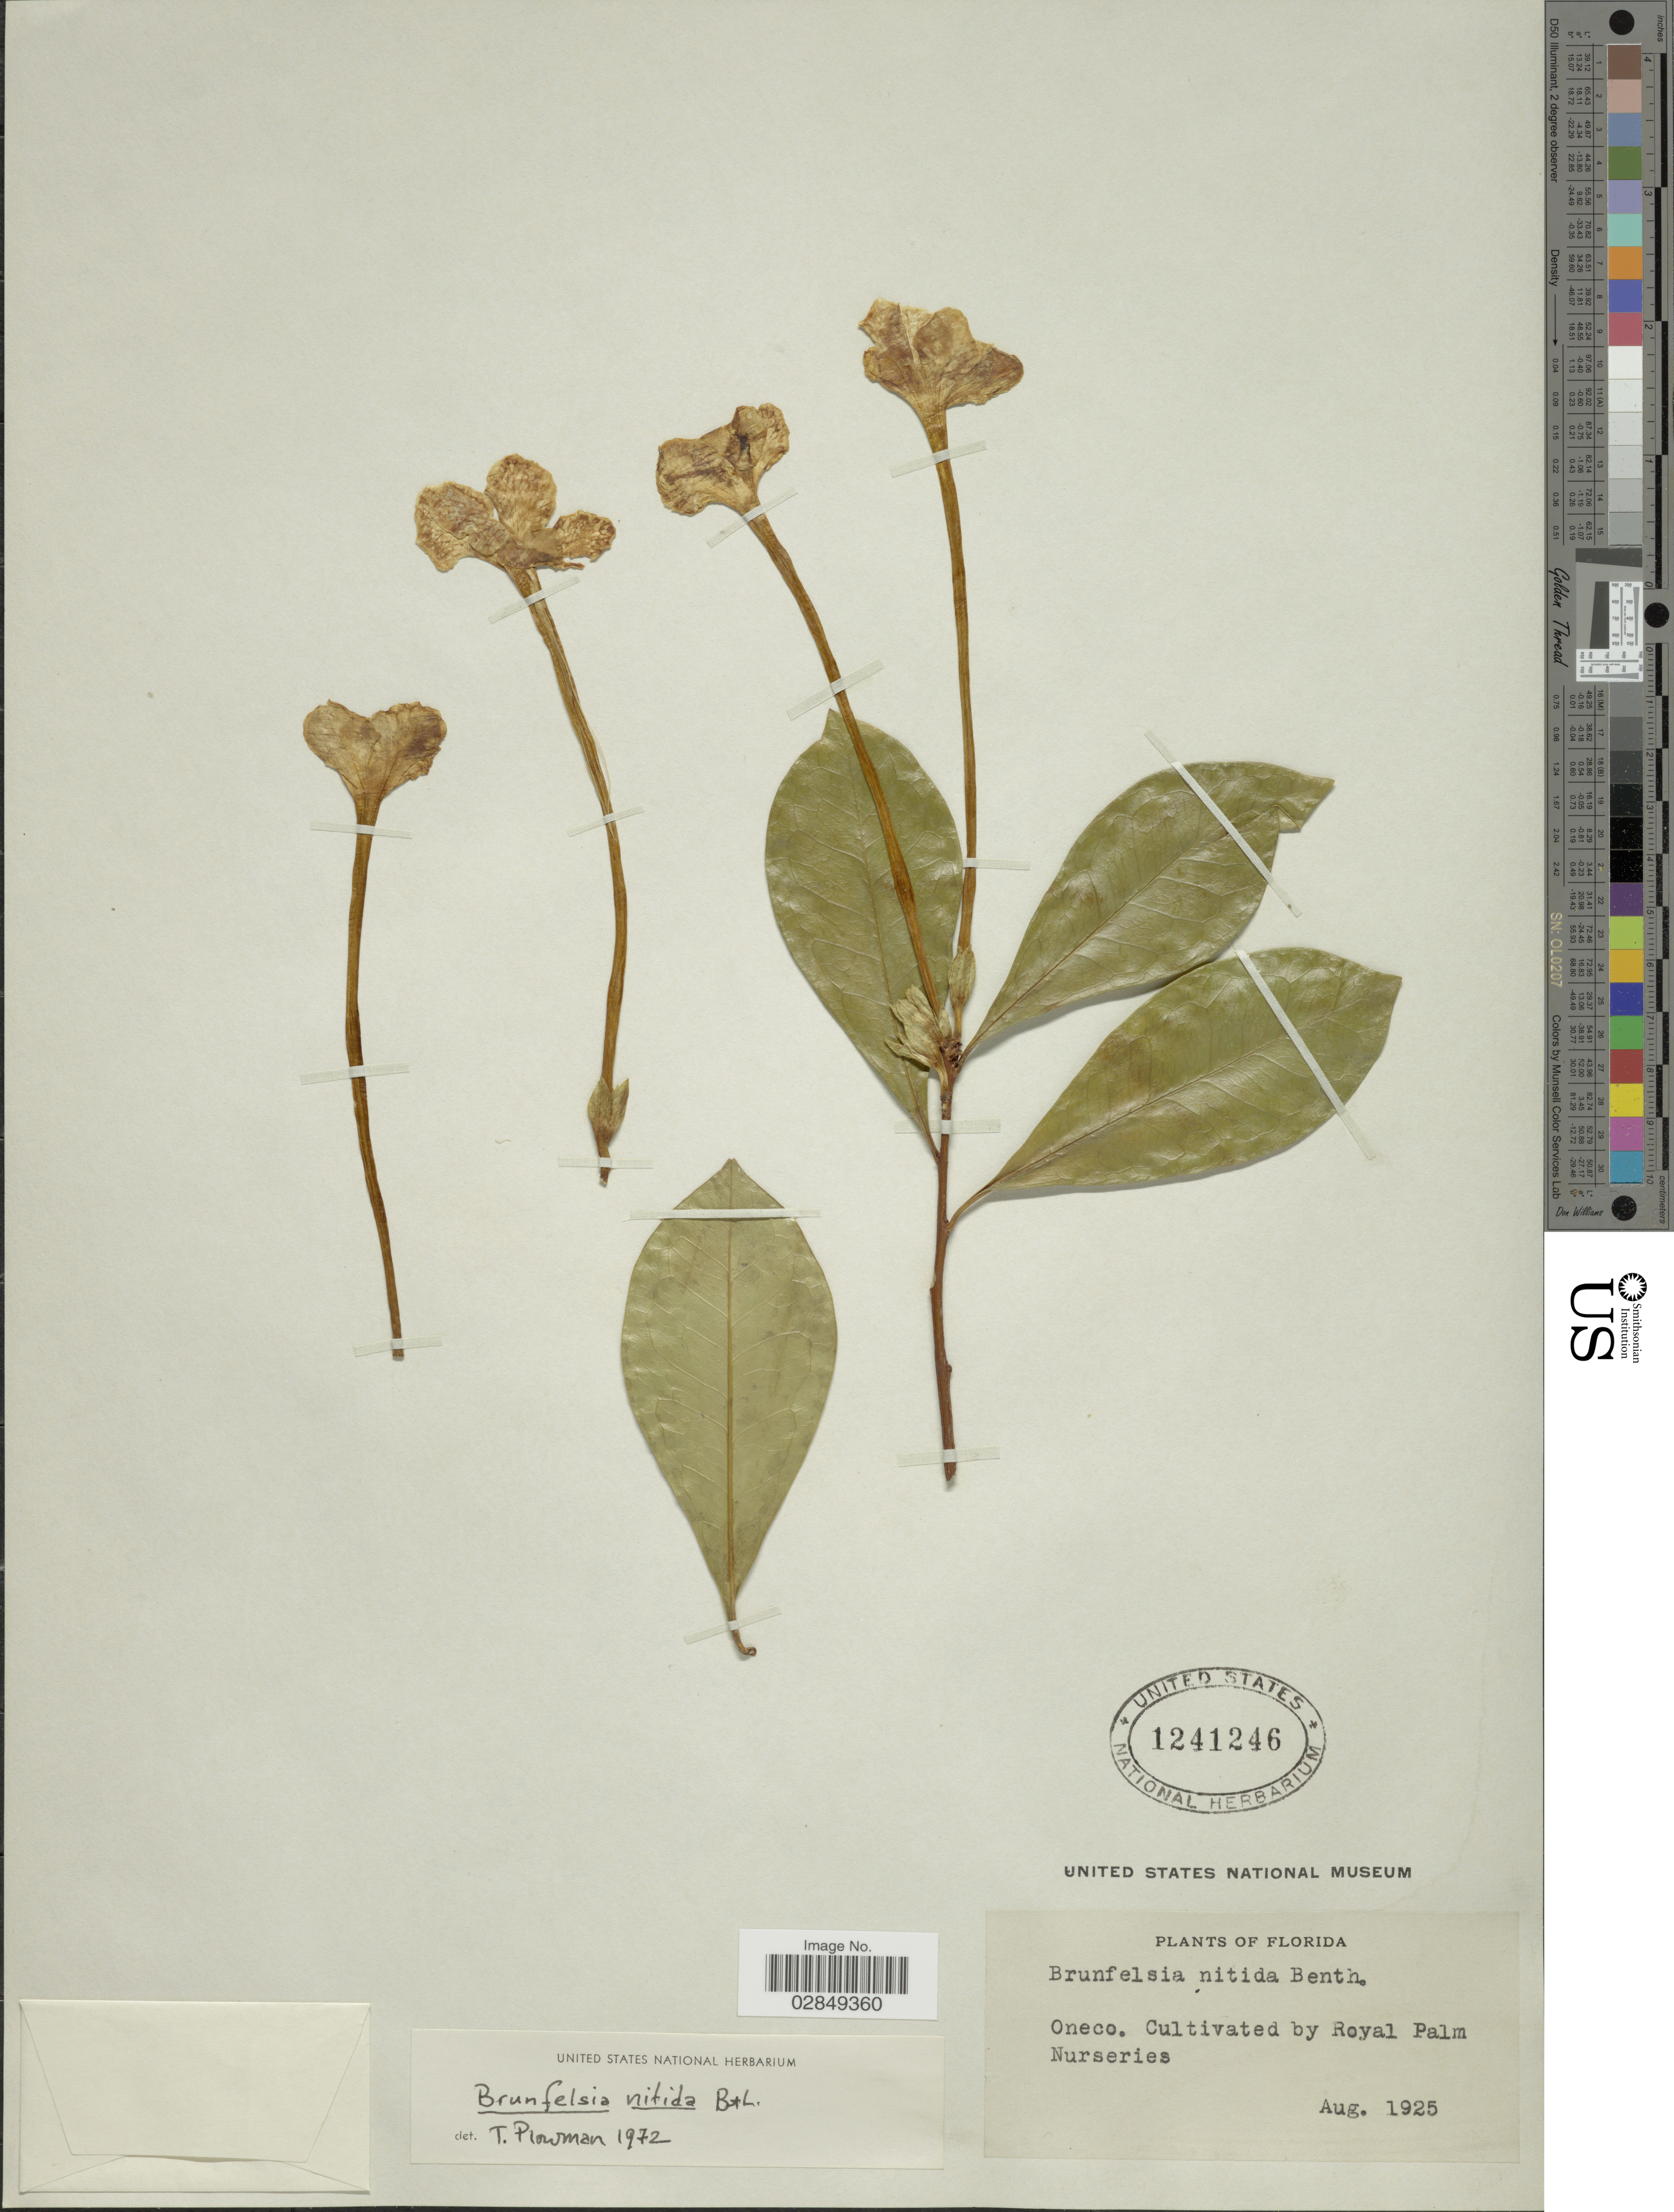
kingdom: Plantae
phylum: Tracheophyta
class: Magnoliopsida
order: Solanales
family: Solanaceae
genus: Brunfelsia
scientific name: Brunfelsia nitida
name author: Benth.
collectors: United States National Museum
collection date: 1925-08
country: United States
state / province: Florida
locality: Oneco. Cultivated by Royal Palm Nurseries.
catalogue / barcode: US 1241246